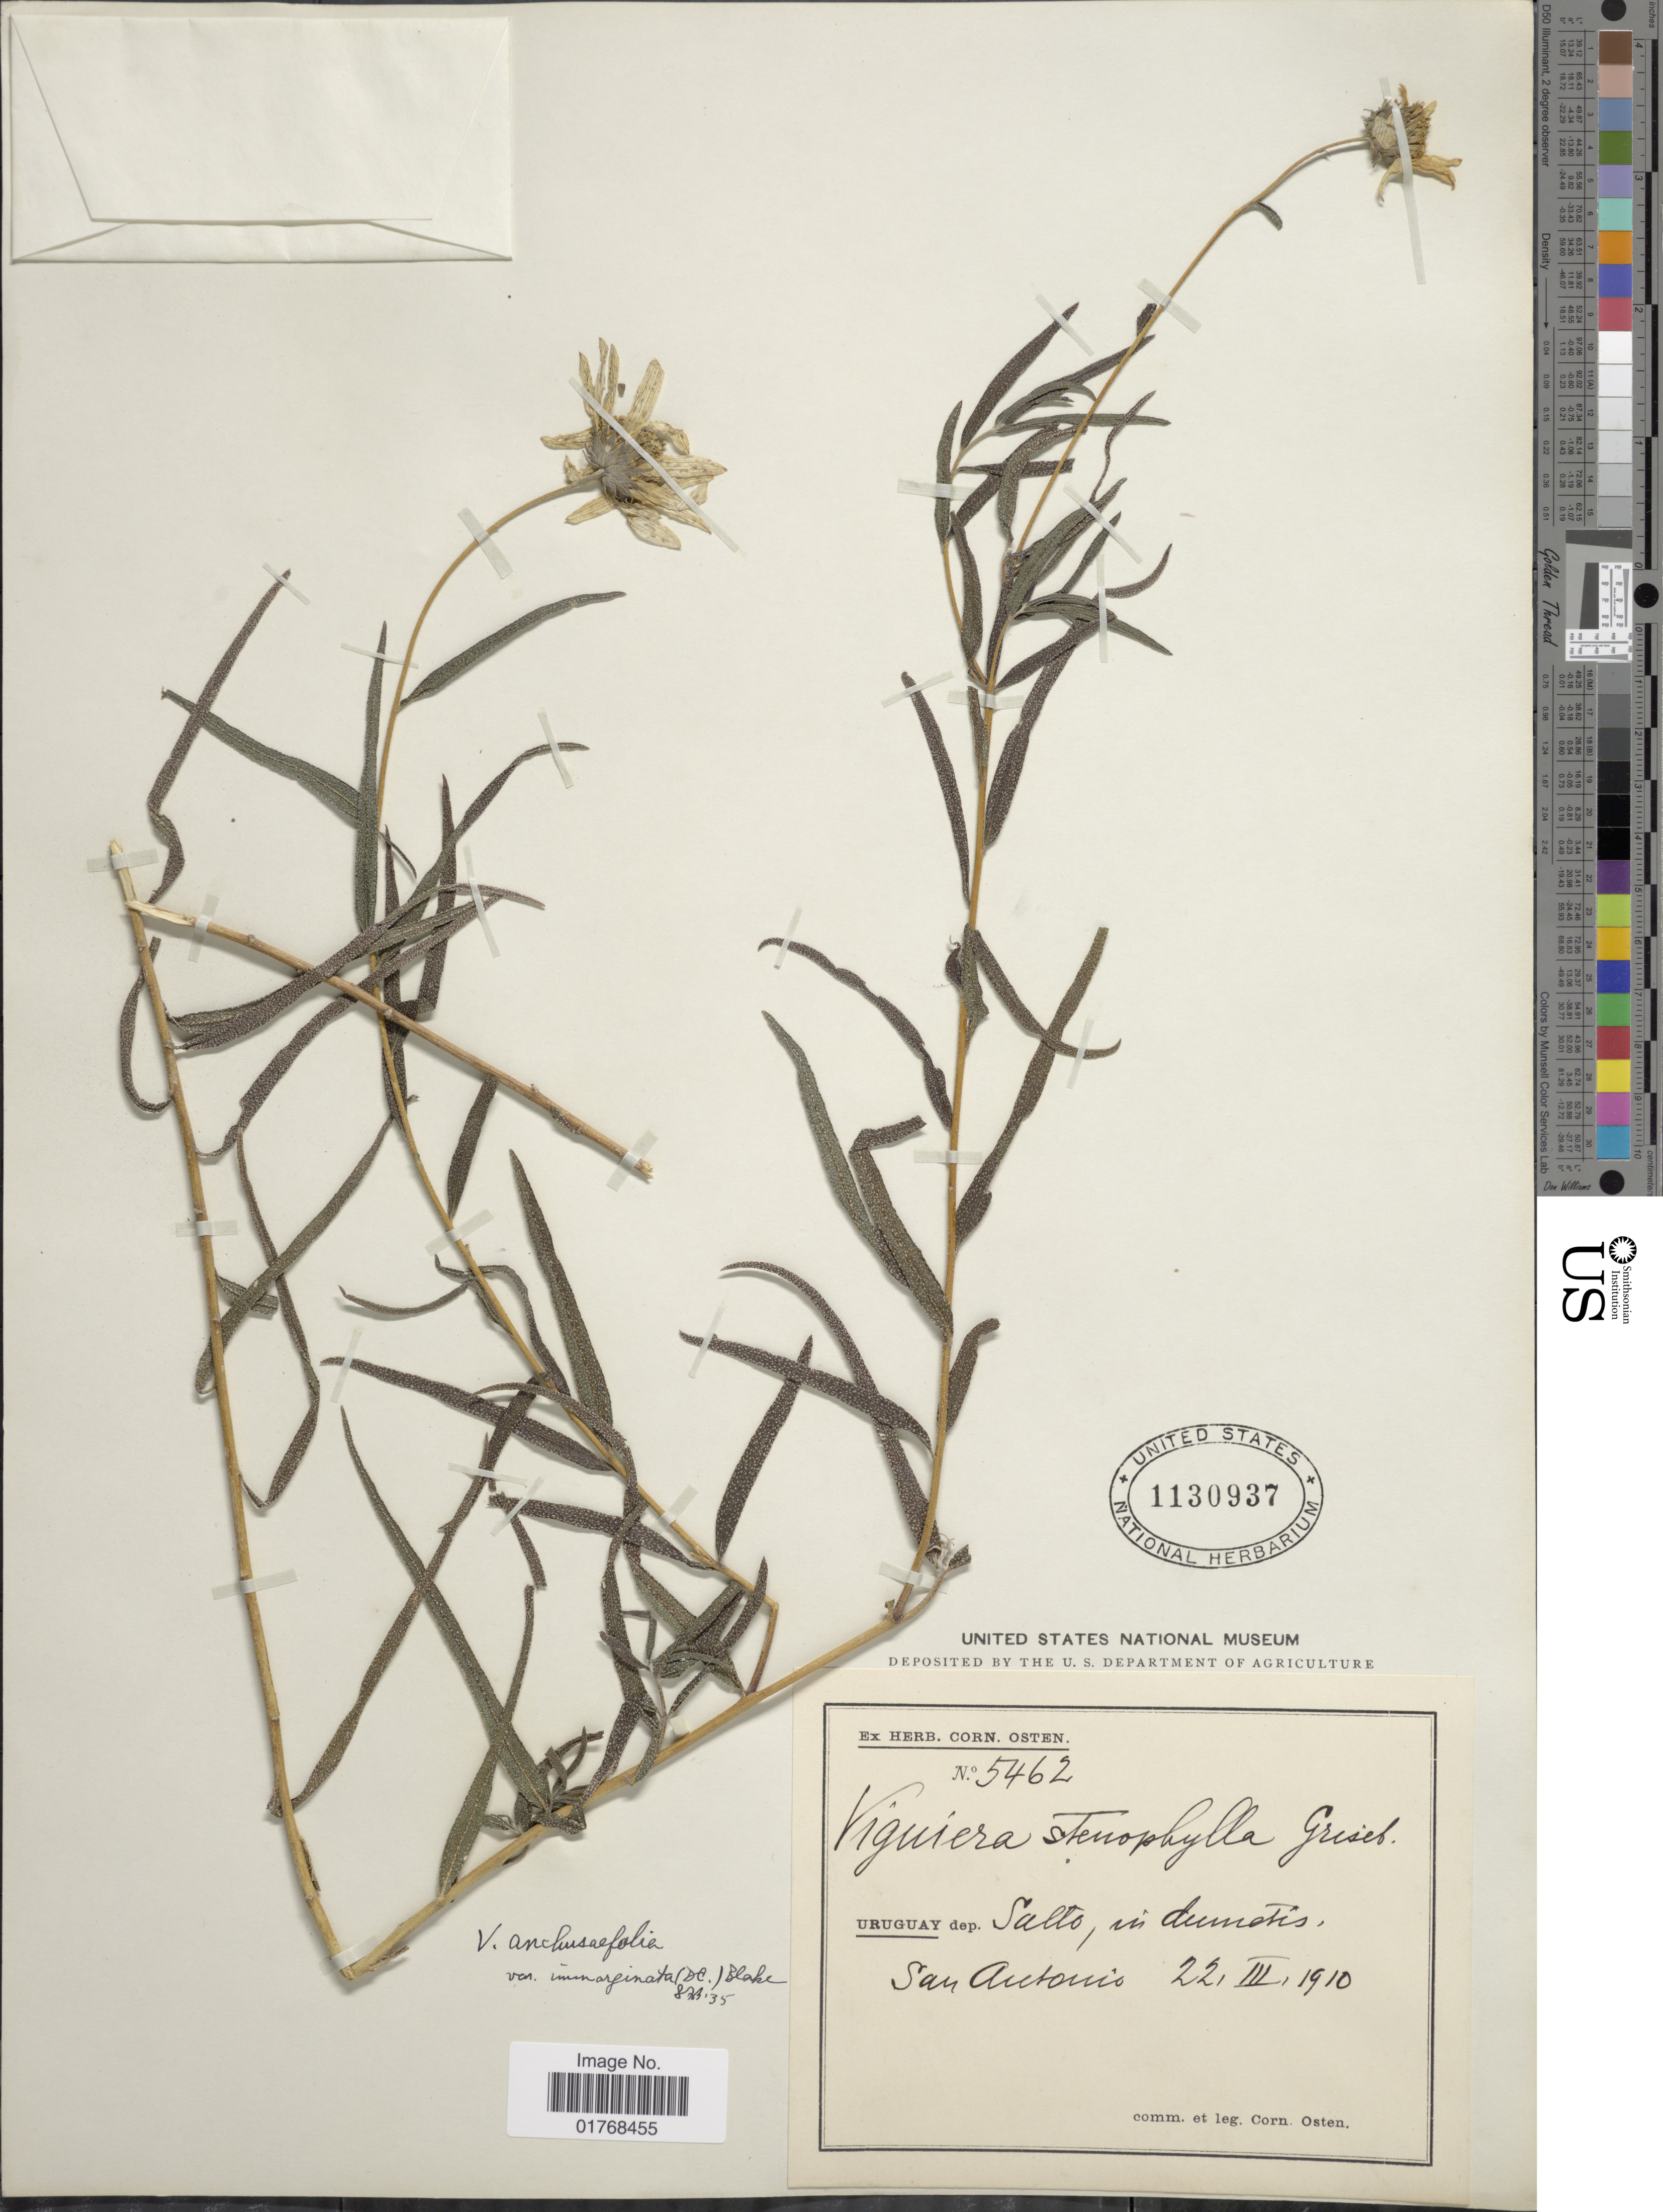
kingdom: Plantae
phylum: Tracheophyta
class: Magnoliopsida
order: Asterales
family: Asteraceae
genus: Viguiera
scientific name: Viguiera anchusaefolia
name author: (DC.) Baker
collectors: C. Osten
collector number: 5462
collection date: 1910-03-22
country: Uruguay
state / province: Salto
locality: Uruguay dep. Salto, in dumetis. San Antonio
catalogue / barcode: US 1130937